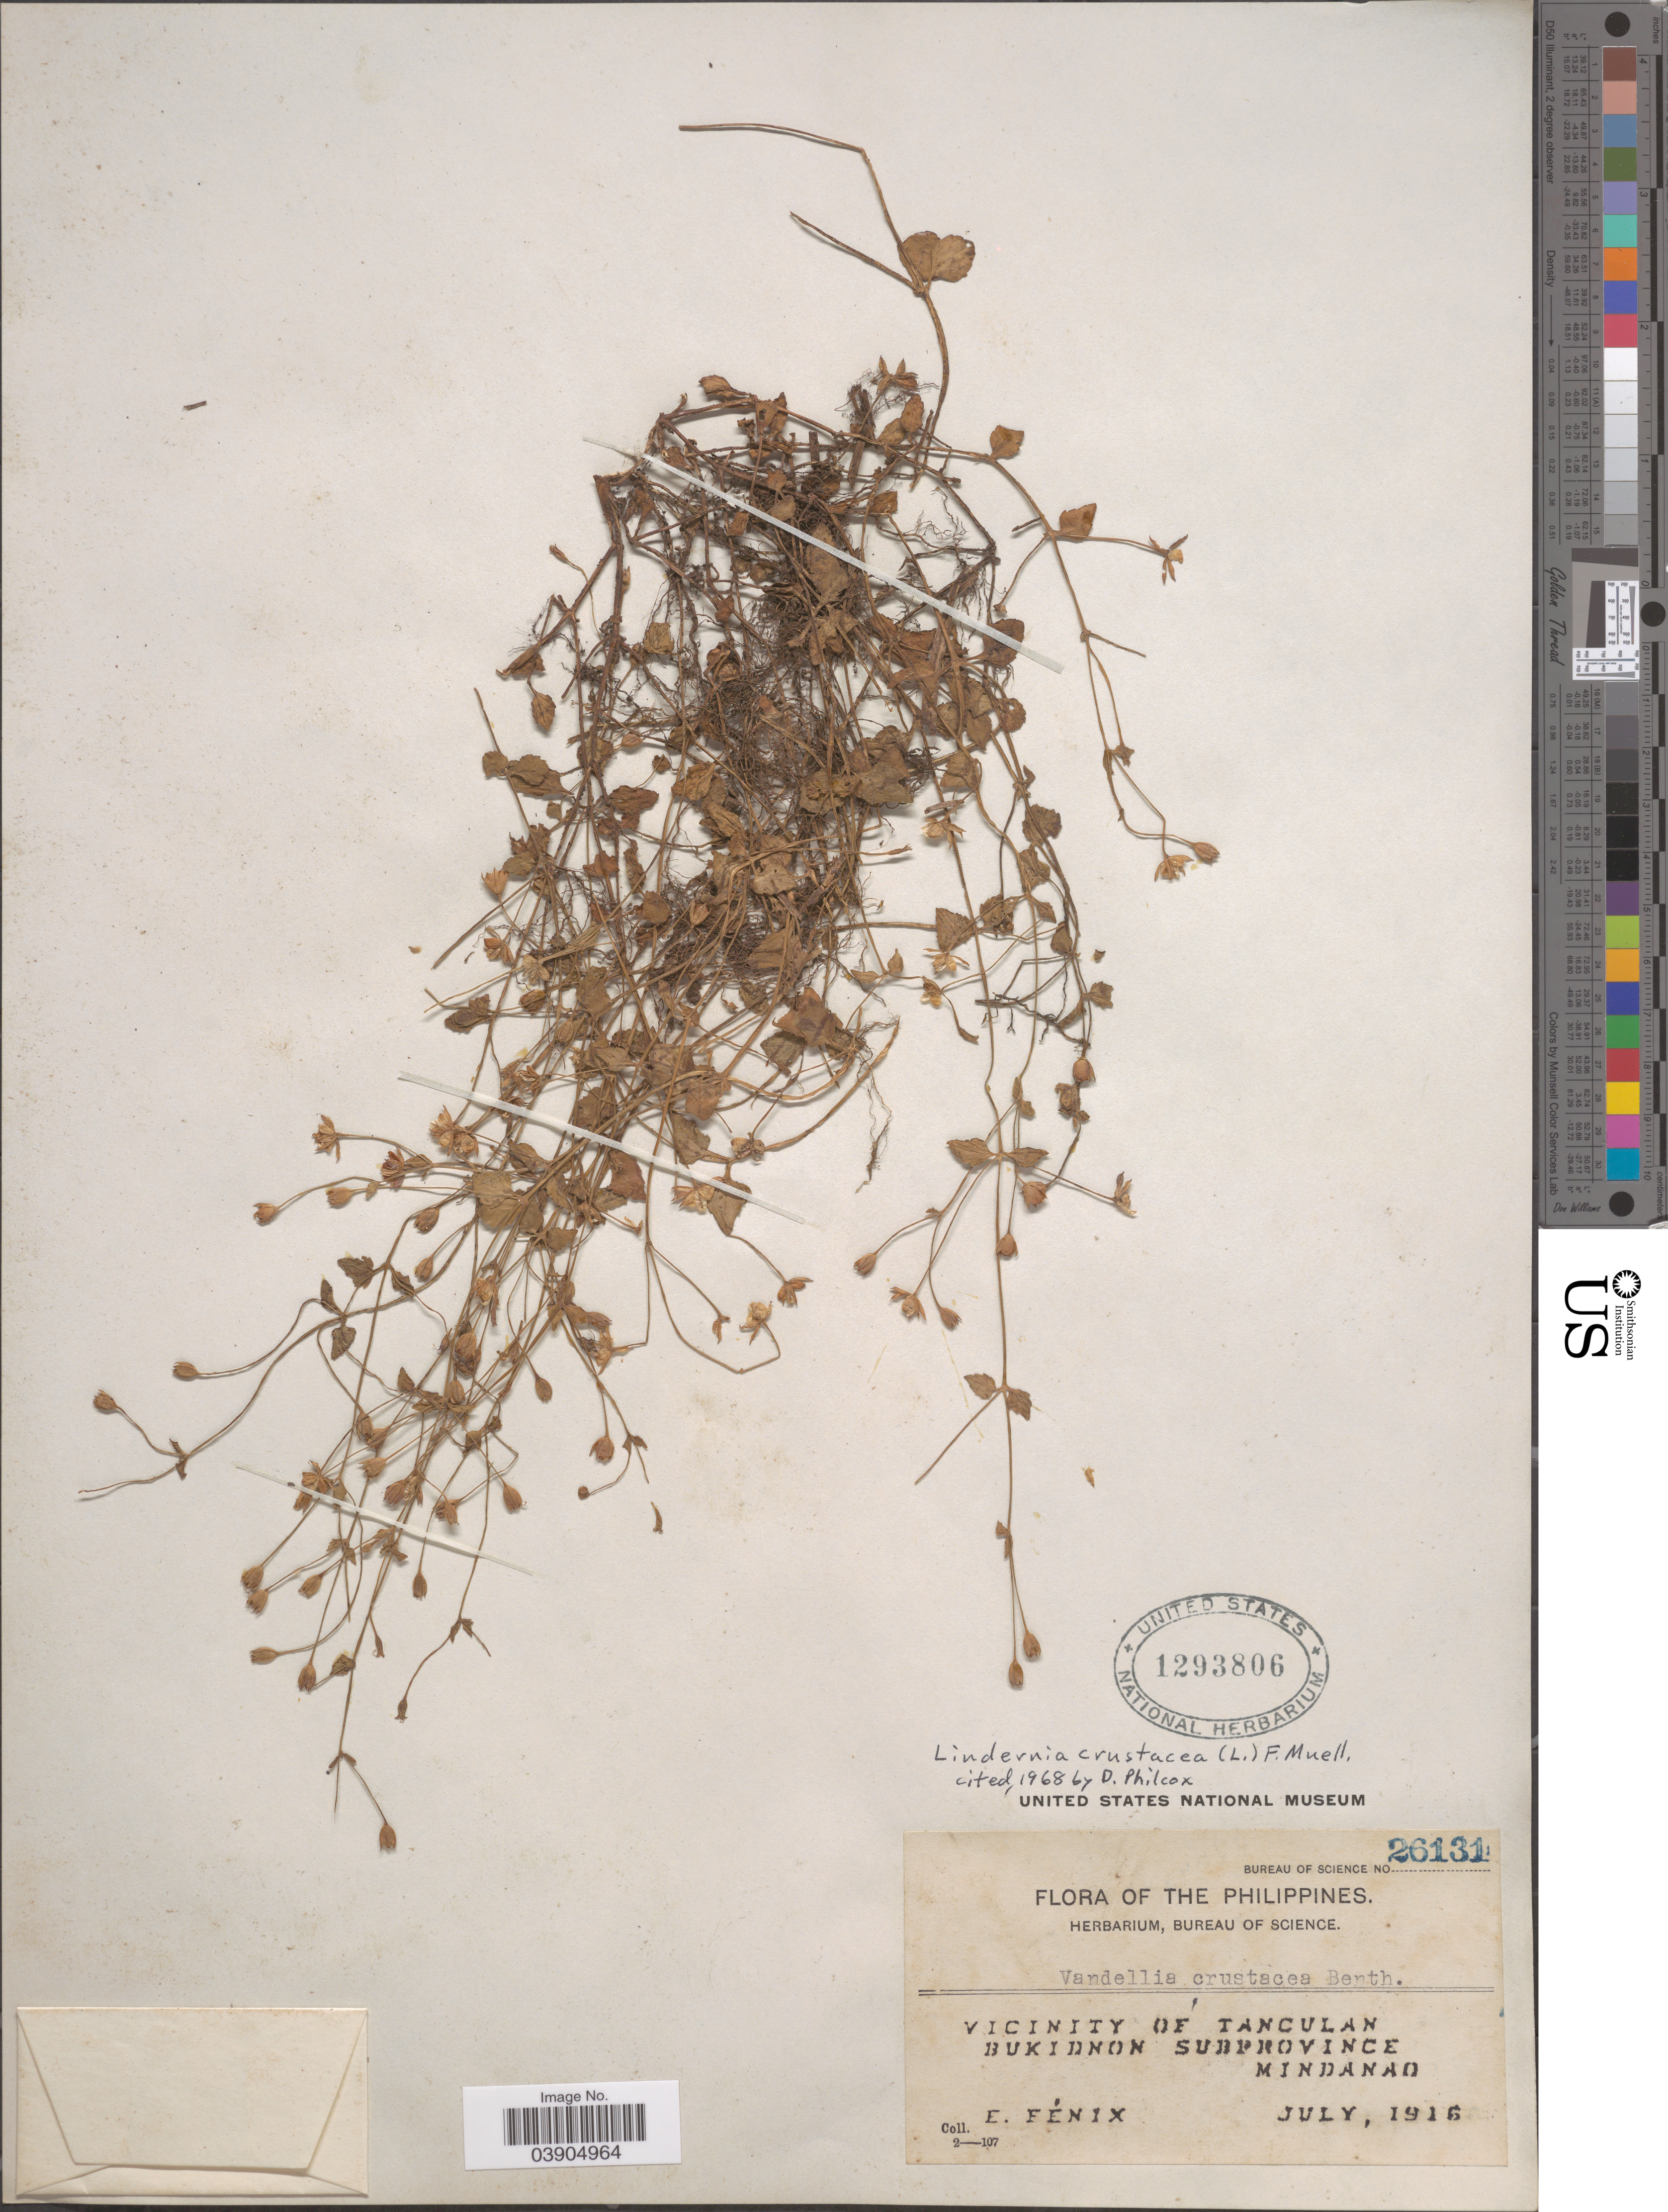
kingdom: Plantae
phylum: Tracheophyta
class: Magnoliopsida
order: Lamiales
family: Linderniaceae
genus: Lindernia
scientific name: Lindernia crustacea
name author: (L.) F. Muell.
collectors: E. Fénix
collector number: Bureau of Science 26131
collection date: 1916-07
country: Philippines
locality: Vicinity of Tanculan. Bukidnon Subprovince, Mindanao.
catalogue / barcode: US 1293806